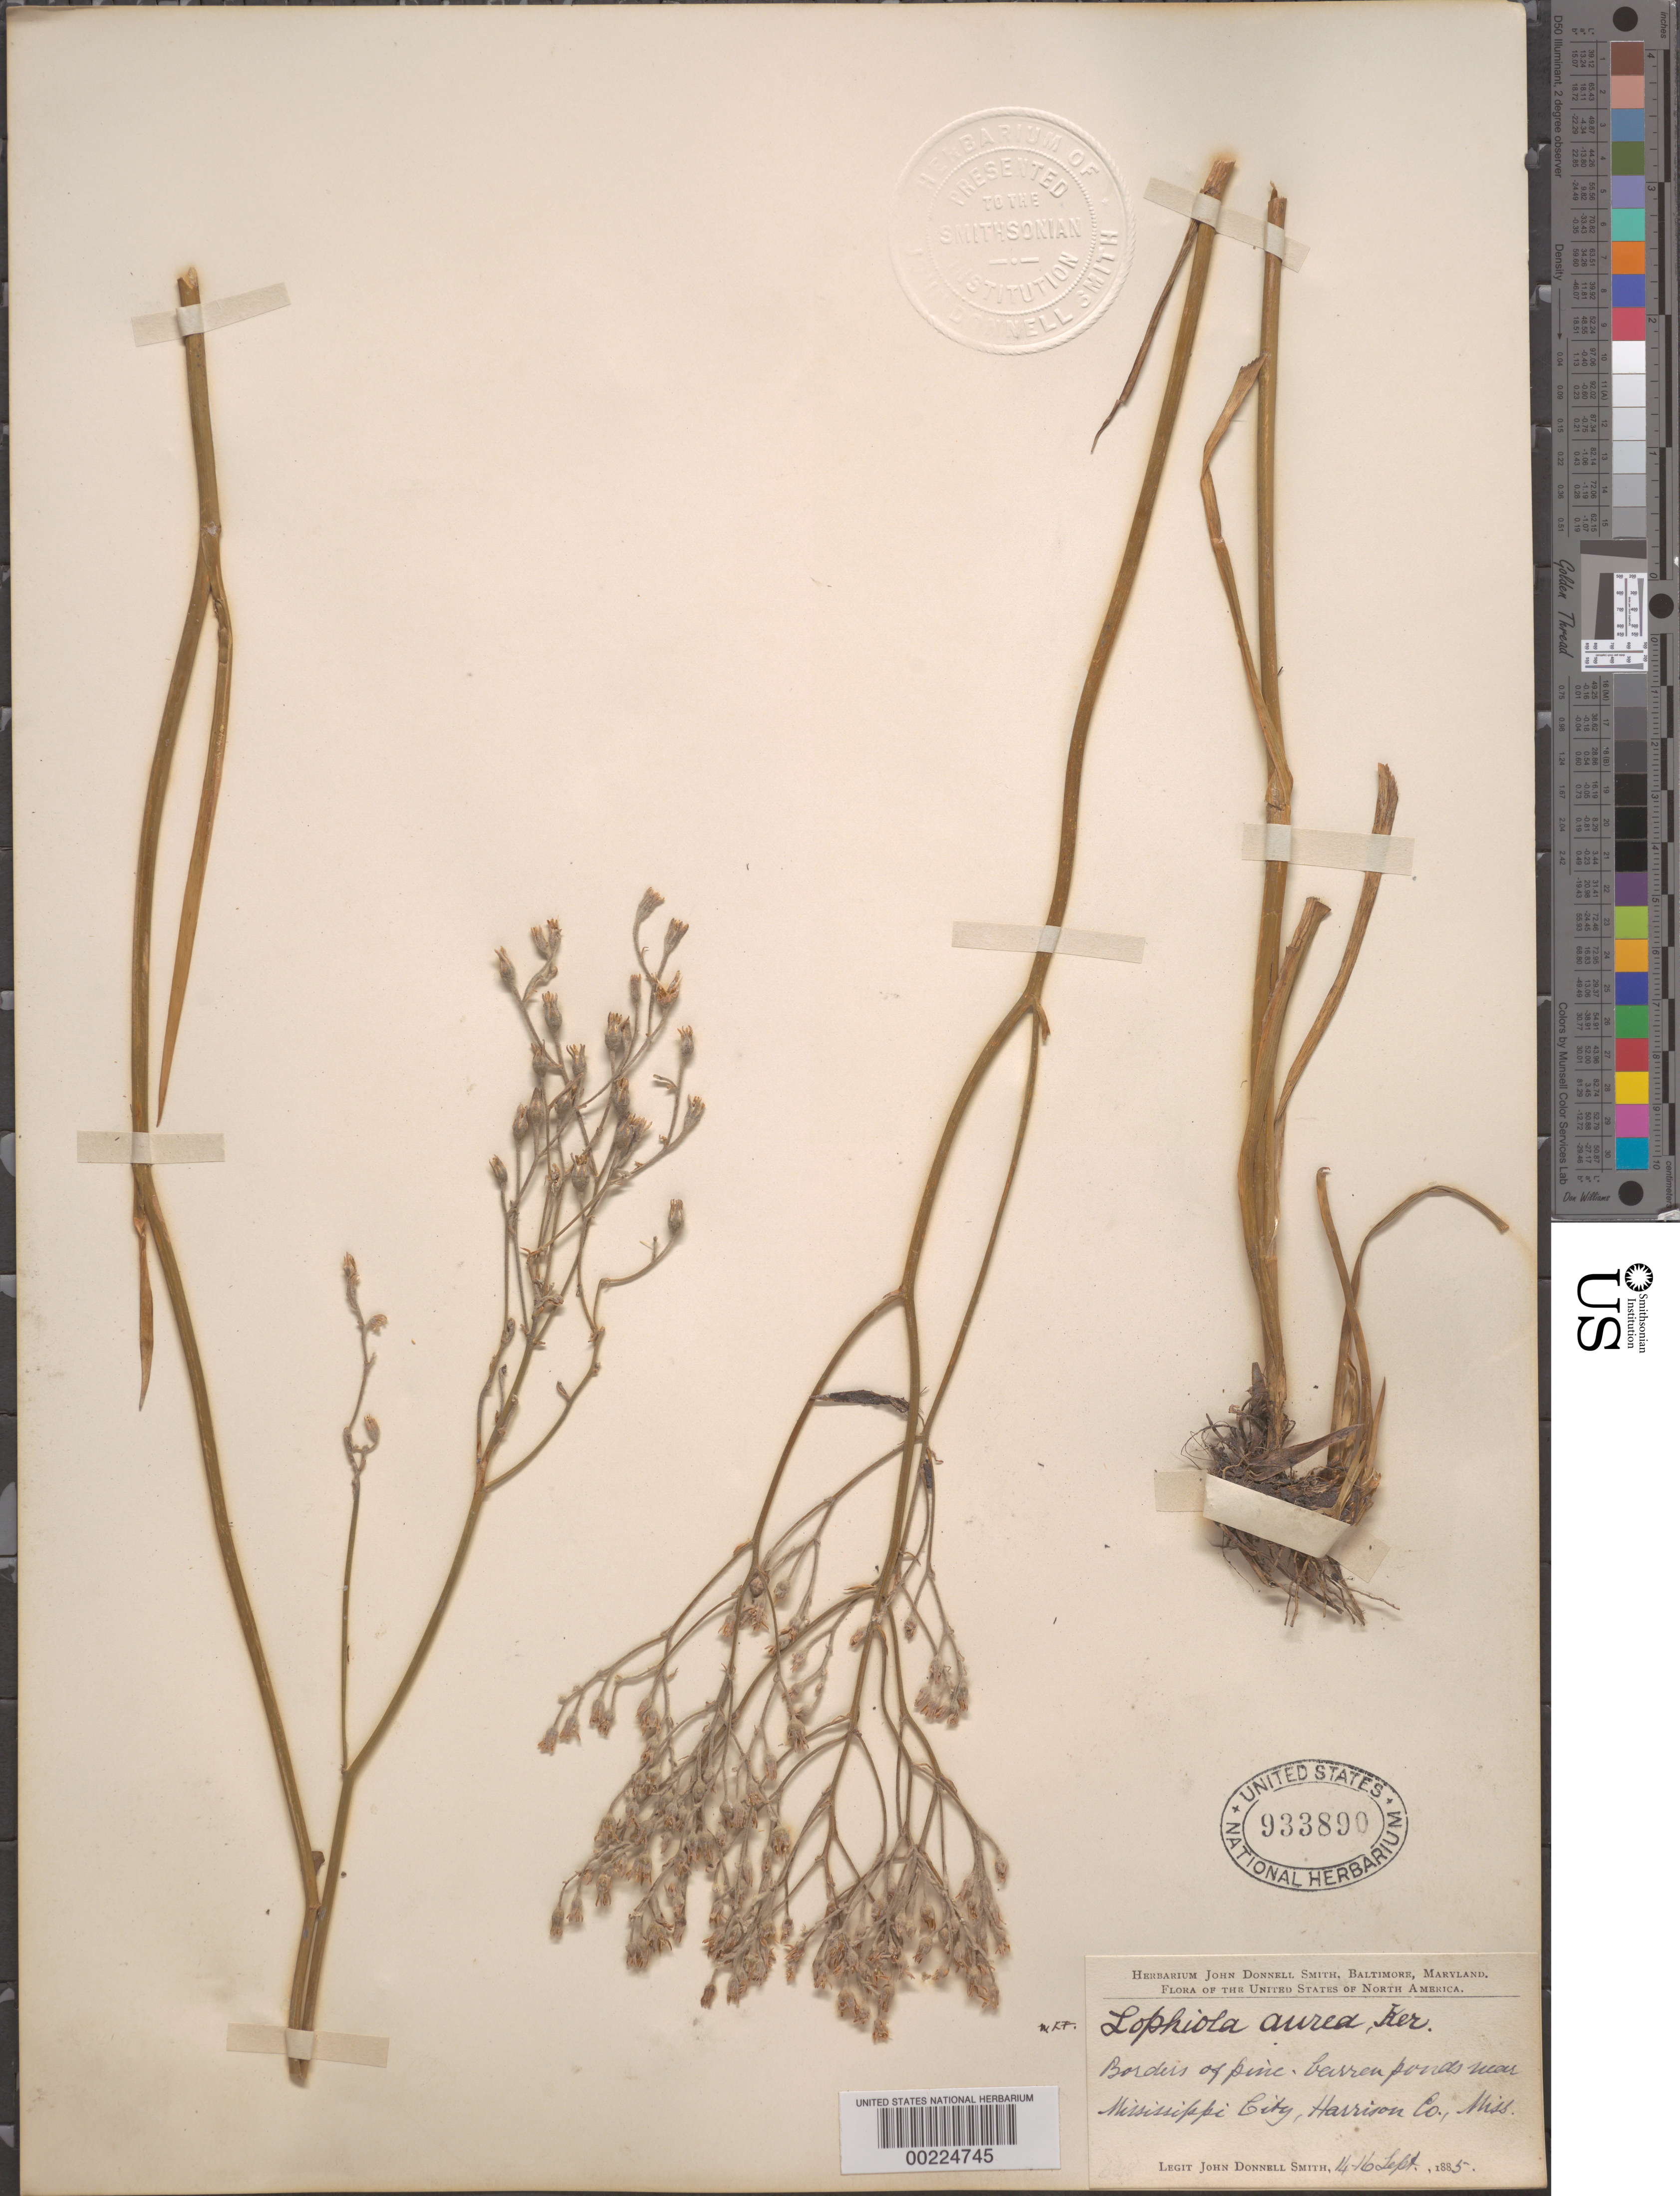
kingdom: Plantae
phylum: Tracheophyta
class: Liliopsida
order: Dioscoreales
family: Nartheciaceae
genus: Lophiola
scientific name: Lophiola aurea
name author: Ker Gawl.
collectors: J. Donnell Smith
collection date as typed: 14 Sep 1885 to 16 Sep 1885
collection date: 1885-09-14/1885-09-16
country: United States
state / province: Mississippi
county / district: Harrison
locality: Near mississippi city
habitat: Borders of pine barren ponds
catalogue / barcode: US 933890